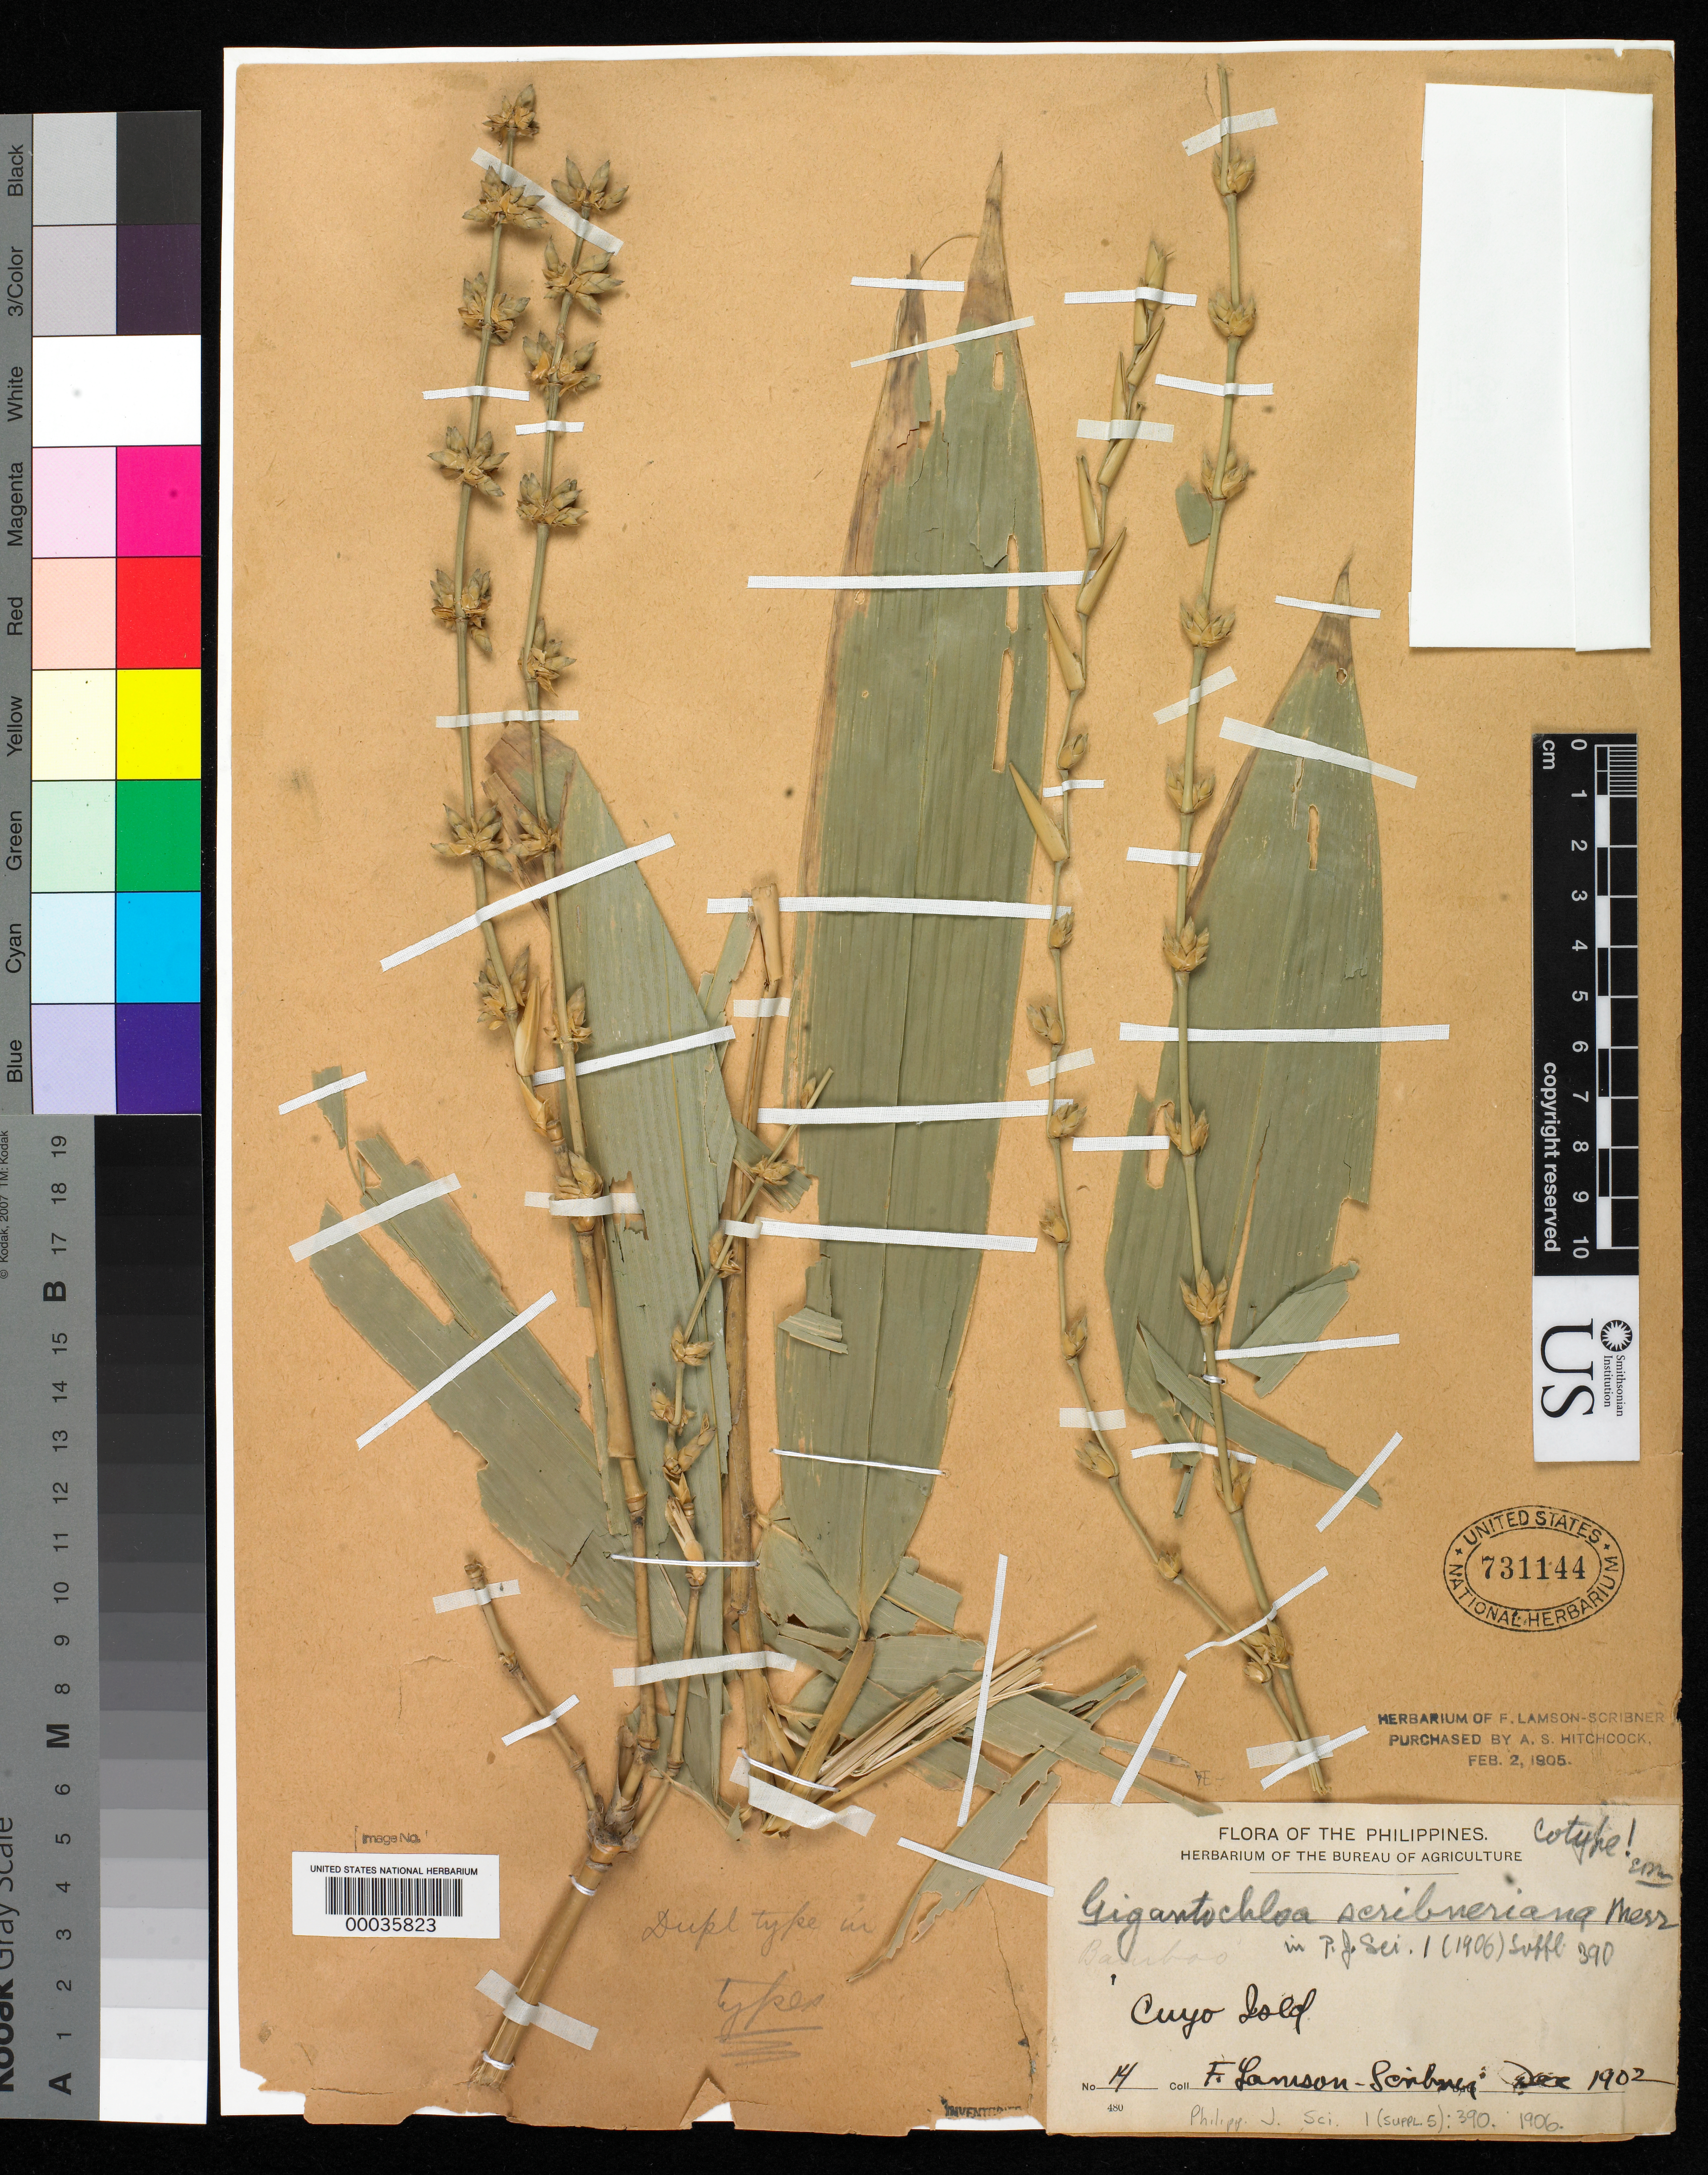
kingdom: Plantae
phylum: Tracheophyta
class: Liliopsida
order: Poales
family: Poaceae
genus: Gigantochloa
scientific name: Gigantochloa scribneriana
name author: Merr.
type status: Type Collection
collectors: F. L. Scribner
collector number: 14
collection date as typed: Dec 1902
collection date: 1902-12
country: Philippines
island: Cuyo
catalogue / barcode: US 731144